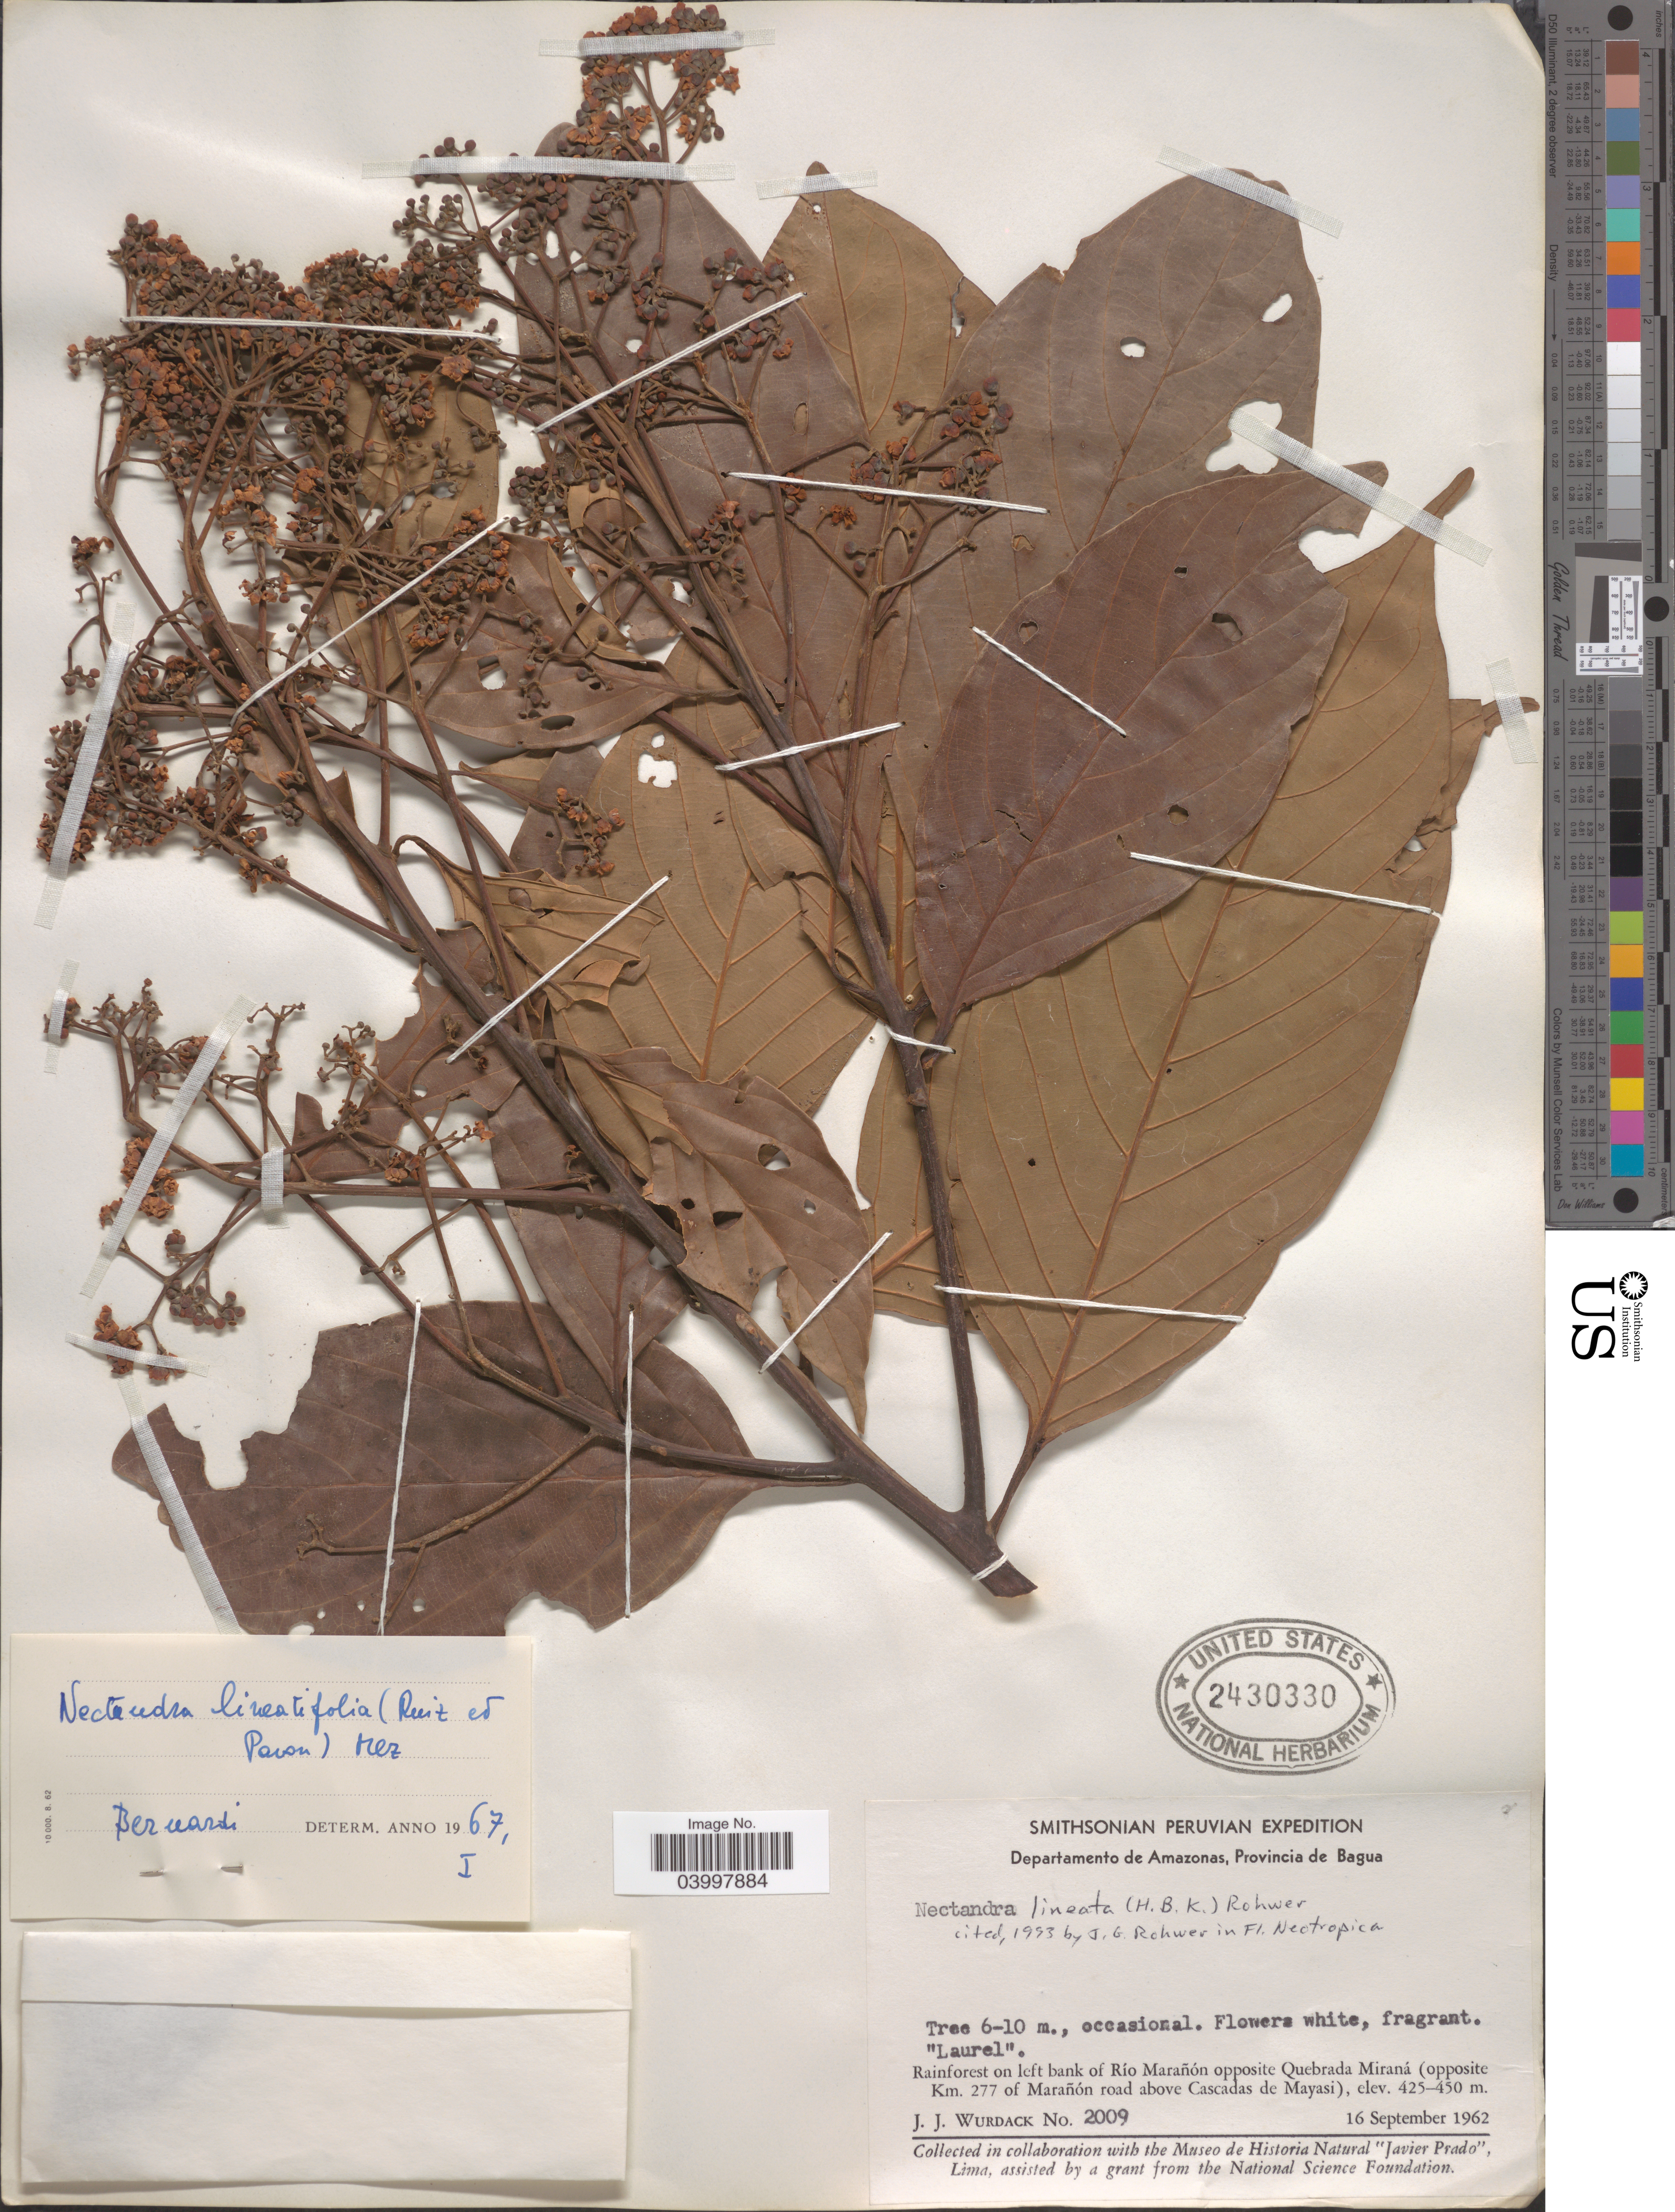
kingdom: Plantae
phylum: Tracheophyta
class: Magnoliopsida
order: Laurales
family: Lauraceae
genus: Nectandra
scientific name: Nectandra lineata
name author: (Kunth) Rohwer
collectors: J. J. Wurdack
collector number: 2009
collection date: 1962-09-16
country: Peru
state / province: Amazonas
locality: Departamento de Amazonas, Provincia de Bagua. Rainforest on left bank of Río Marañón opposite Quebrada Miraná (opposite Km. 277 of Marañón road above Cascadas de Mayasi).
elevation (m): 425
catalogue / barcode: US 2430330